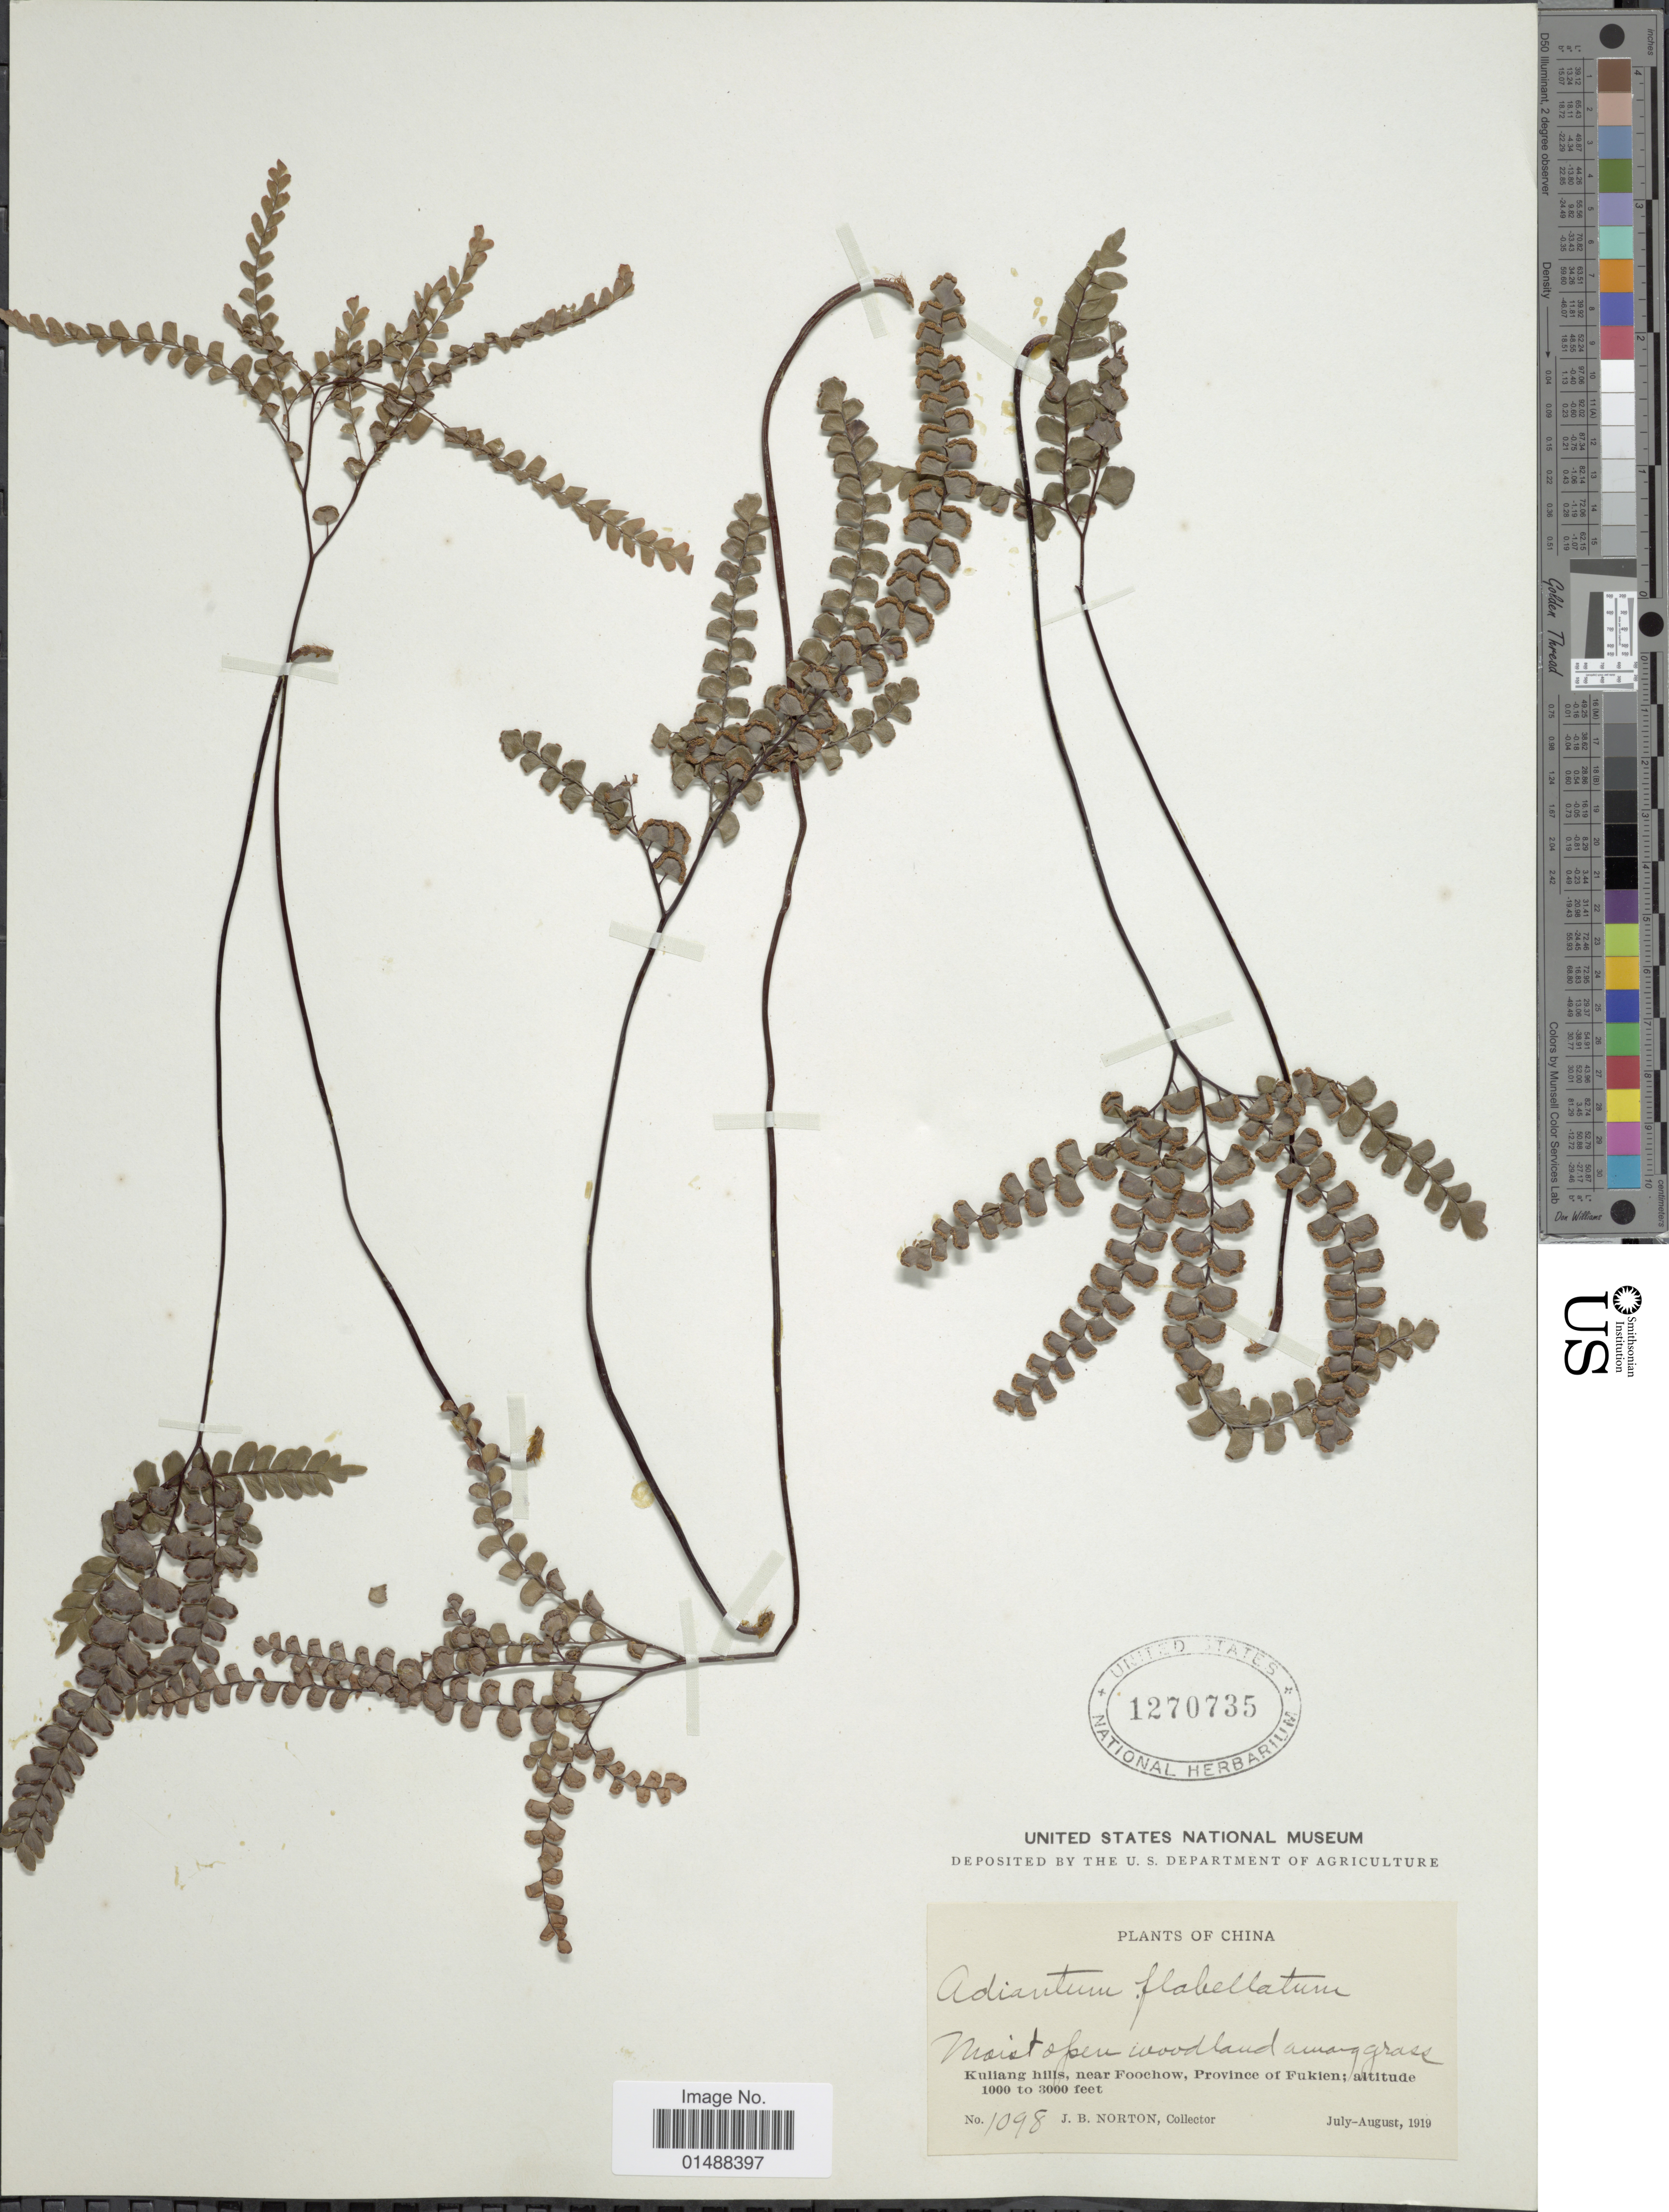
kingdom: Plantae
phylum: Tracheophyta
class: Polypodiopsida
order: Polypodiales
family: Pteridaceae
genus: Adiantum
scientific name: Adiantum flabellulatum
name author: L.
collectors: J. B. Norton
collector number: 1098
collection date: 1919-07/1919-08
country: China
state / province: Fujian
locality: China, Kuliang hills, near Foochow, Province of Fukien.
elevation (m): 305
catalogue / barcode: US 1270735